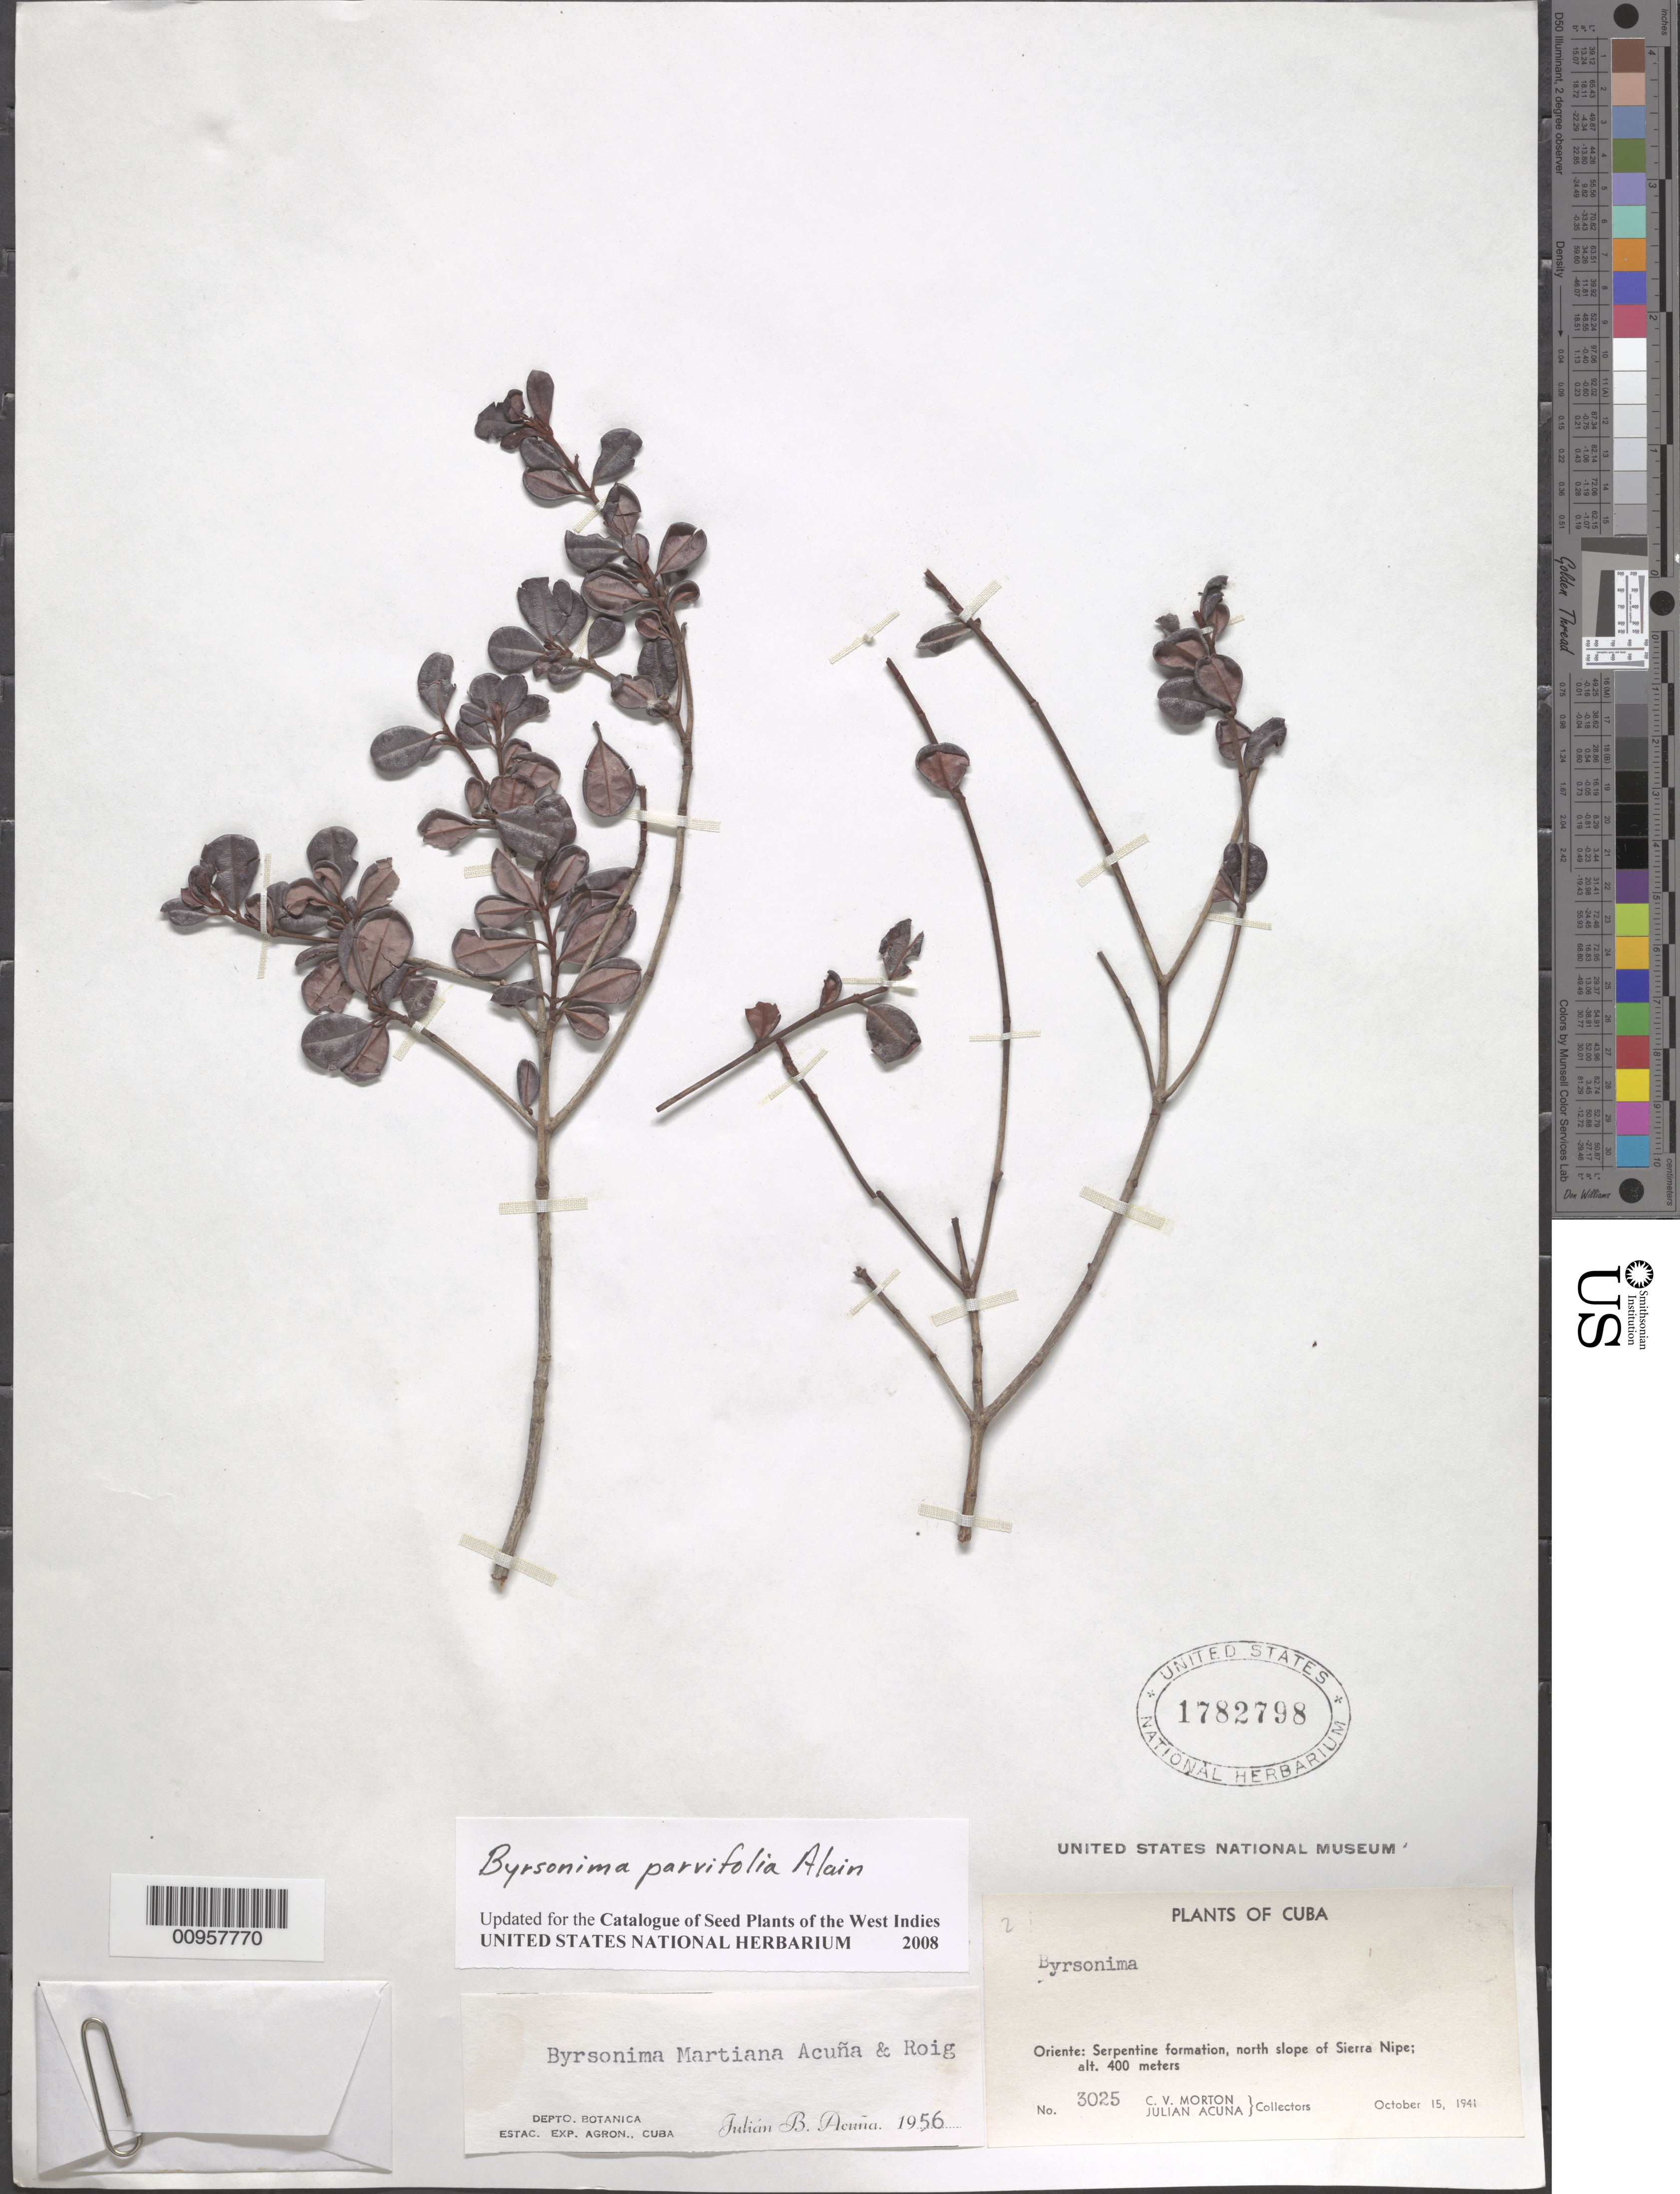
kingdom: Plantae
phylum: Tracheophyta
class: Magnoliopsida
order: Malpighiales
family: Malpighiaceae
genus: Byrsonima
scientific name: Byrsonima parvifolia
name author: Alain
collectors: C. V. Morton & J. Acuña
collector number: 3025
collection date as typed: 15 Oct 1941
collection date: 1941-10-15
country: Cuba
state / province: Holguín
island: Cuba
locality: North slope of Sierra Nipe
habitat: Serpentine formation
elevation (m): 400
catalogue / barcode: US 1782798